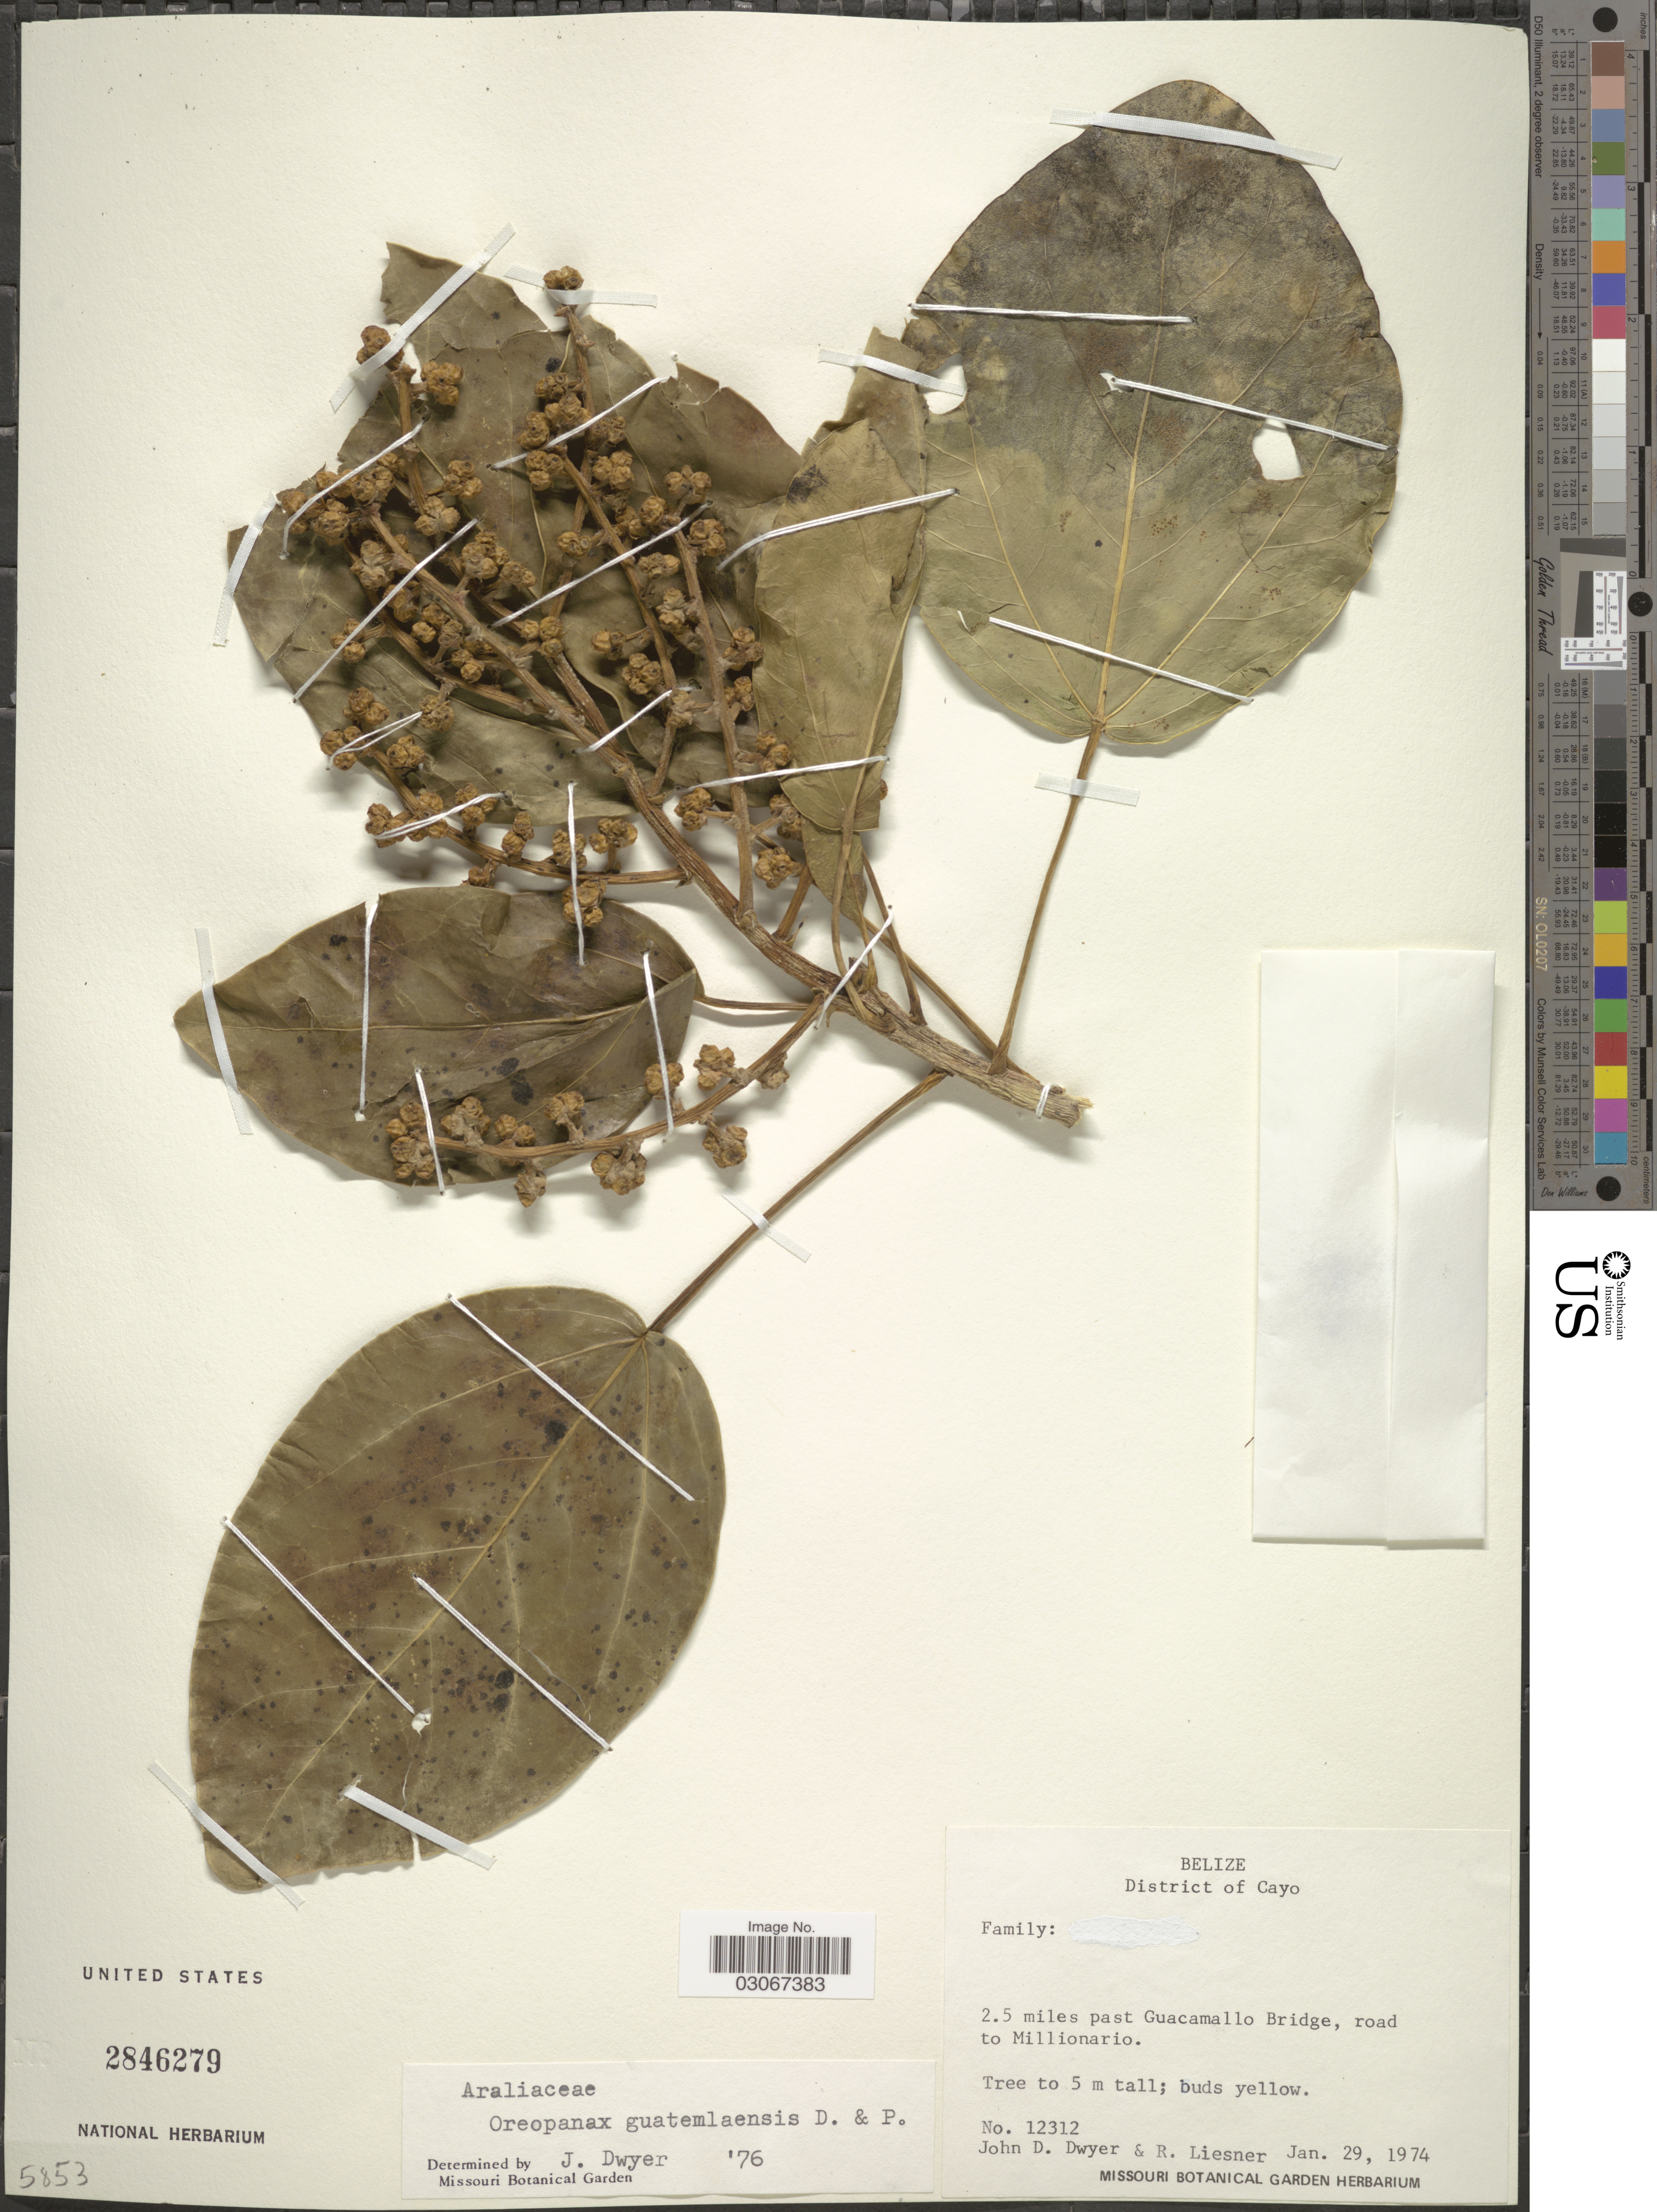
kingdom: Plantae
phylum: Tracheophyta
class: Magnoliopsida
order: Apiales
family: Araliaceae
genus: Oreopanax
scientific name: Oreopanax guatemalensis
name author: Decne. & Planch.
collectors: J. D. Dwyer & R. L. Liesner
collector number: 12312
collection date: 1974-01-29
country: Belize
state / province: Cayo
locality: District of Cayo, 2.5 mile past Guacamallo Bridge, road to Millionario.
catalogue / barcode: US 2846279